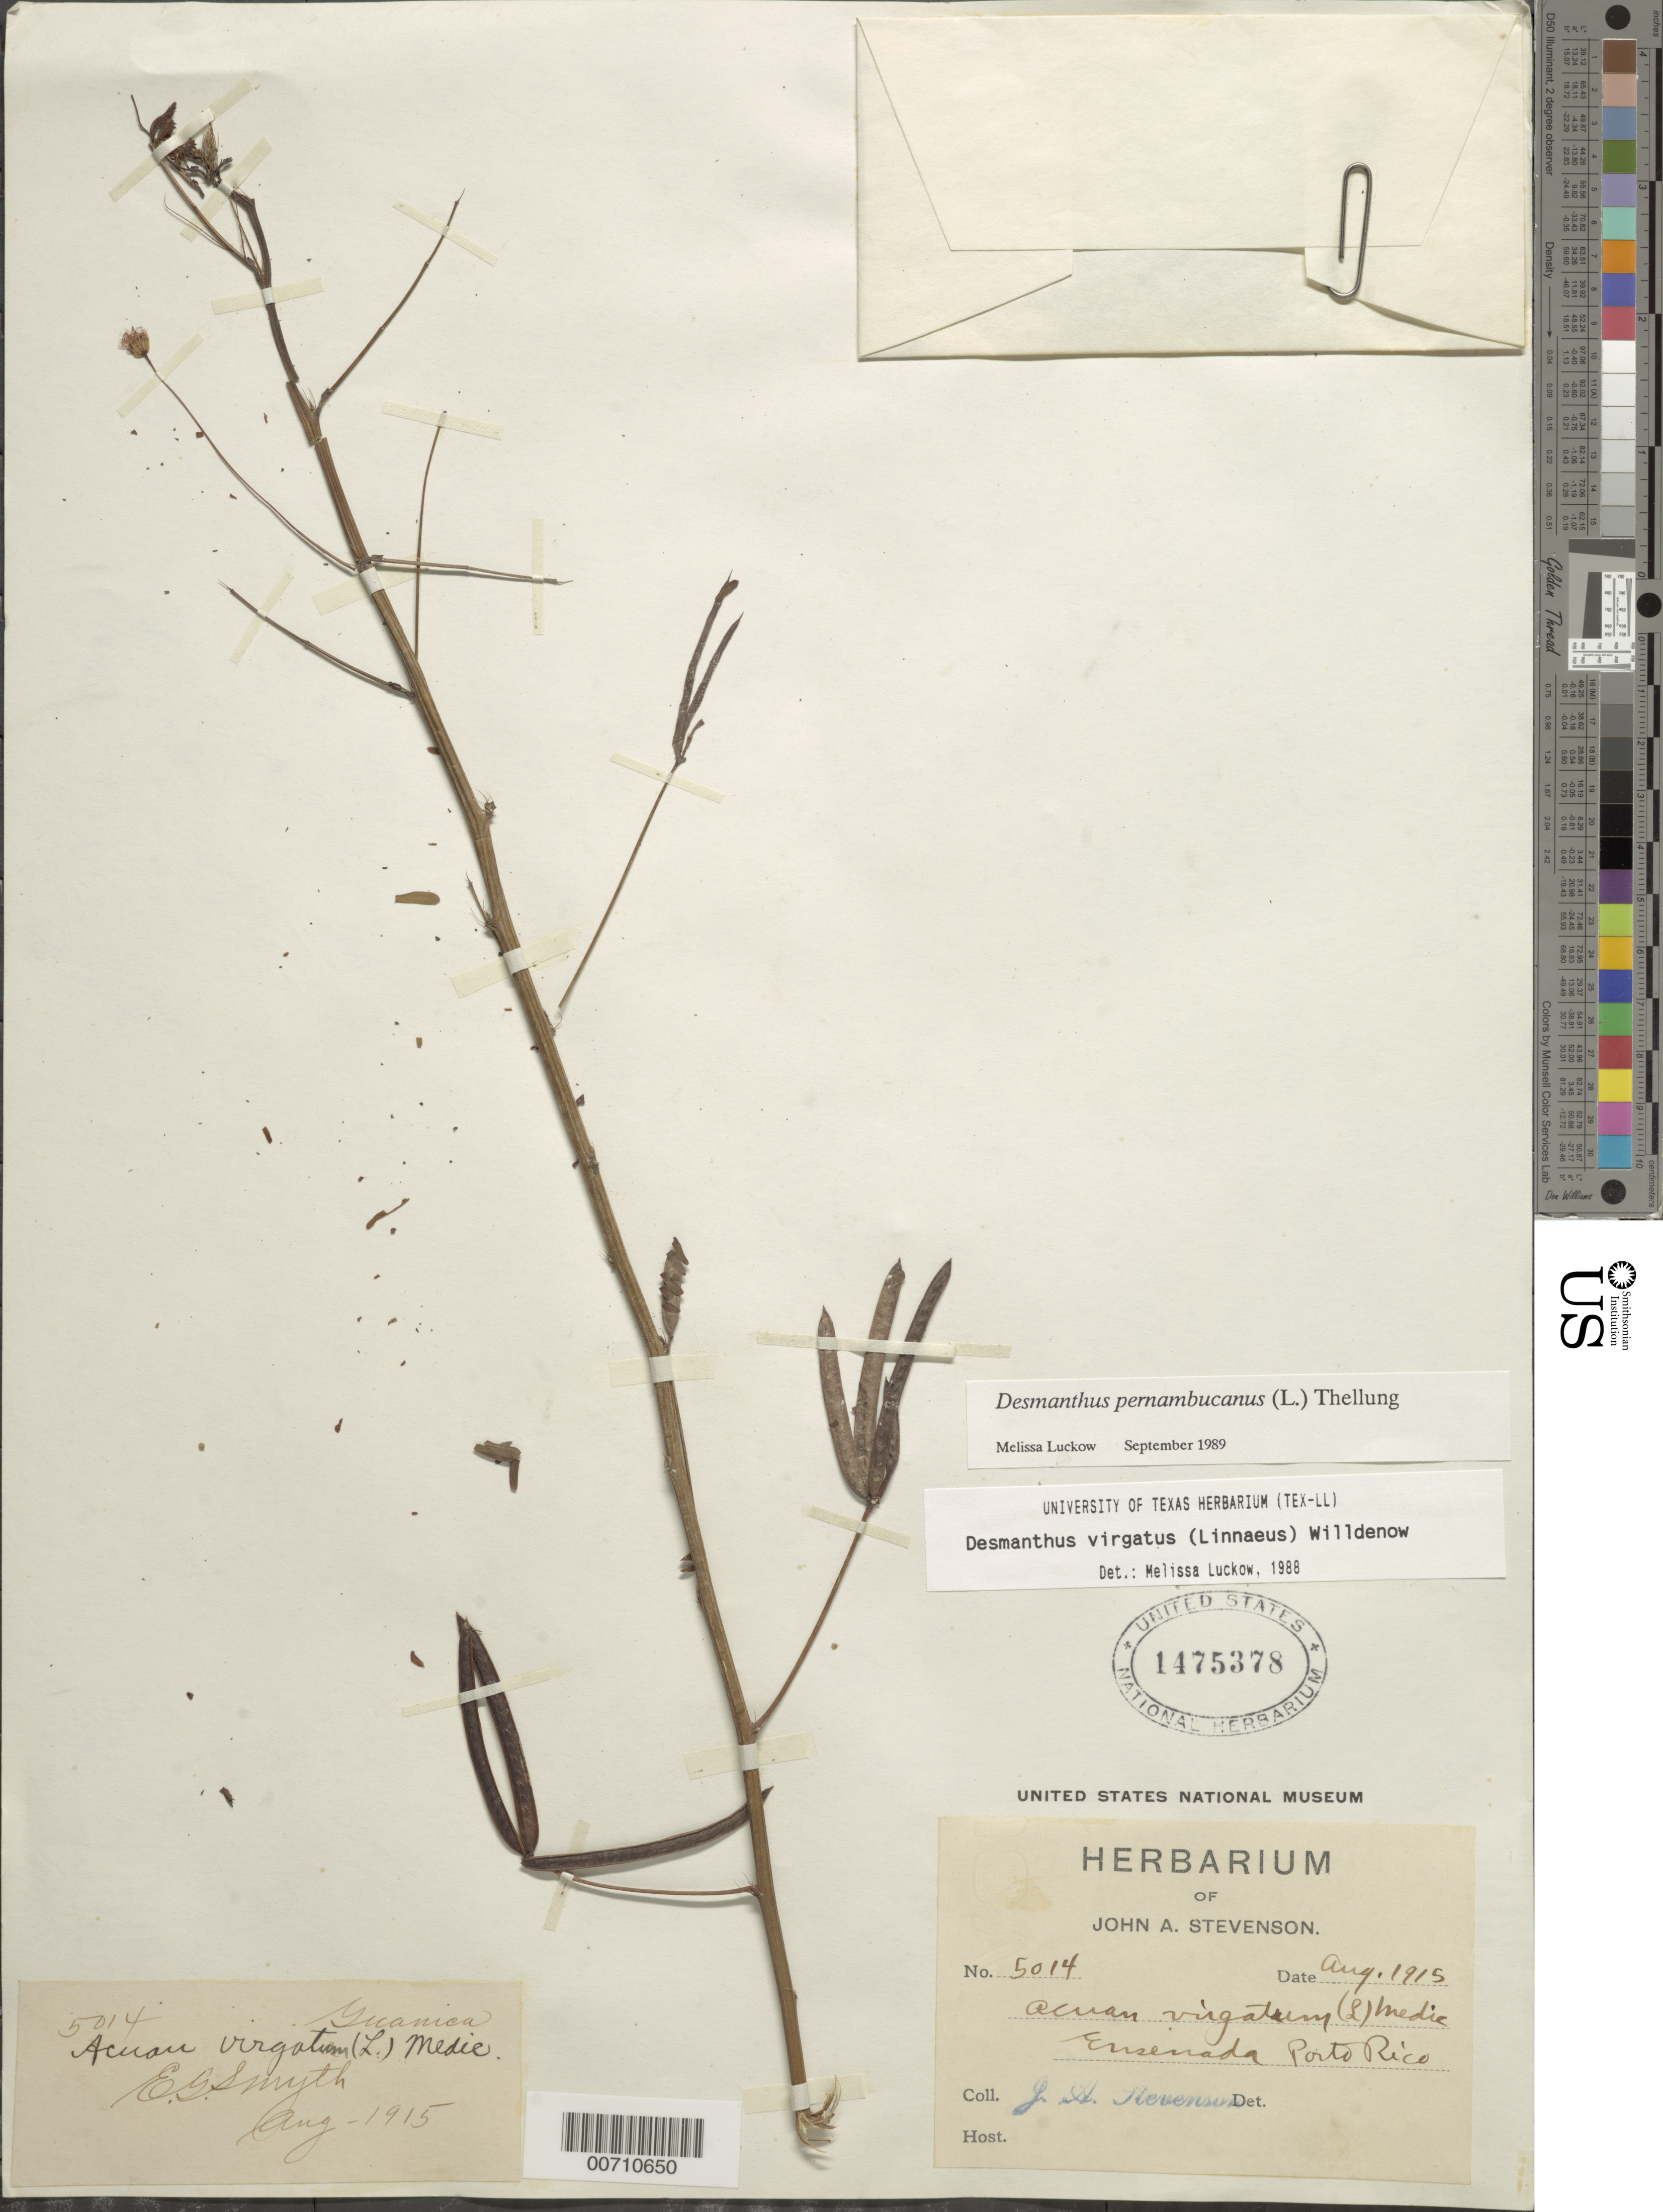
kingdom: Plantae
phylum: Tracheophyta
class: Magnoliopsida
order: Fabales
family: Fabaceae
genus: Desmanthus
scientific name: Desmanthus pernambucanus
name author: (L.) Thell.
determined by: Luckow, M. A.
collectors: J. Stevenson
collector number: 5014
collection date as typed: Aug 1915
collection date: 1915-08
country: Puerto Rico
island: Greater Antilles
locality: Ensenada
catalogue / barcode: US 1475378